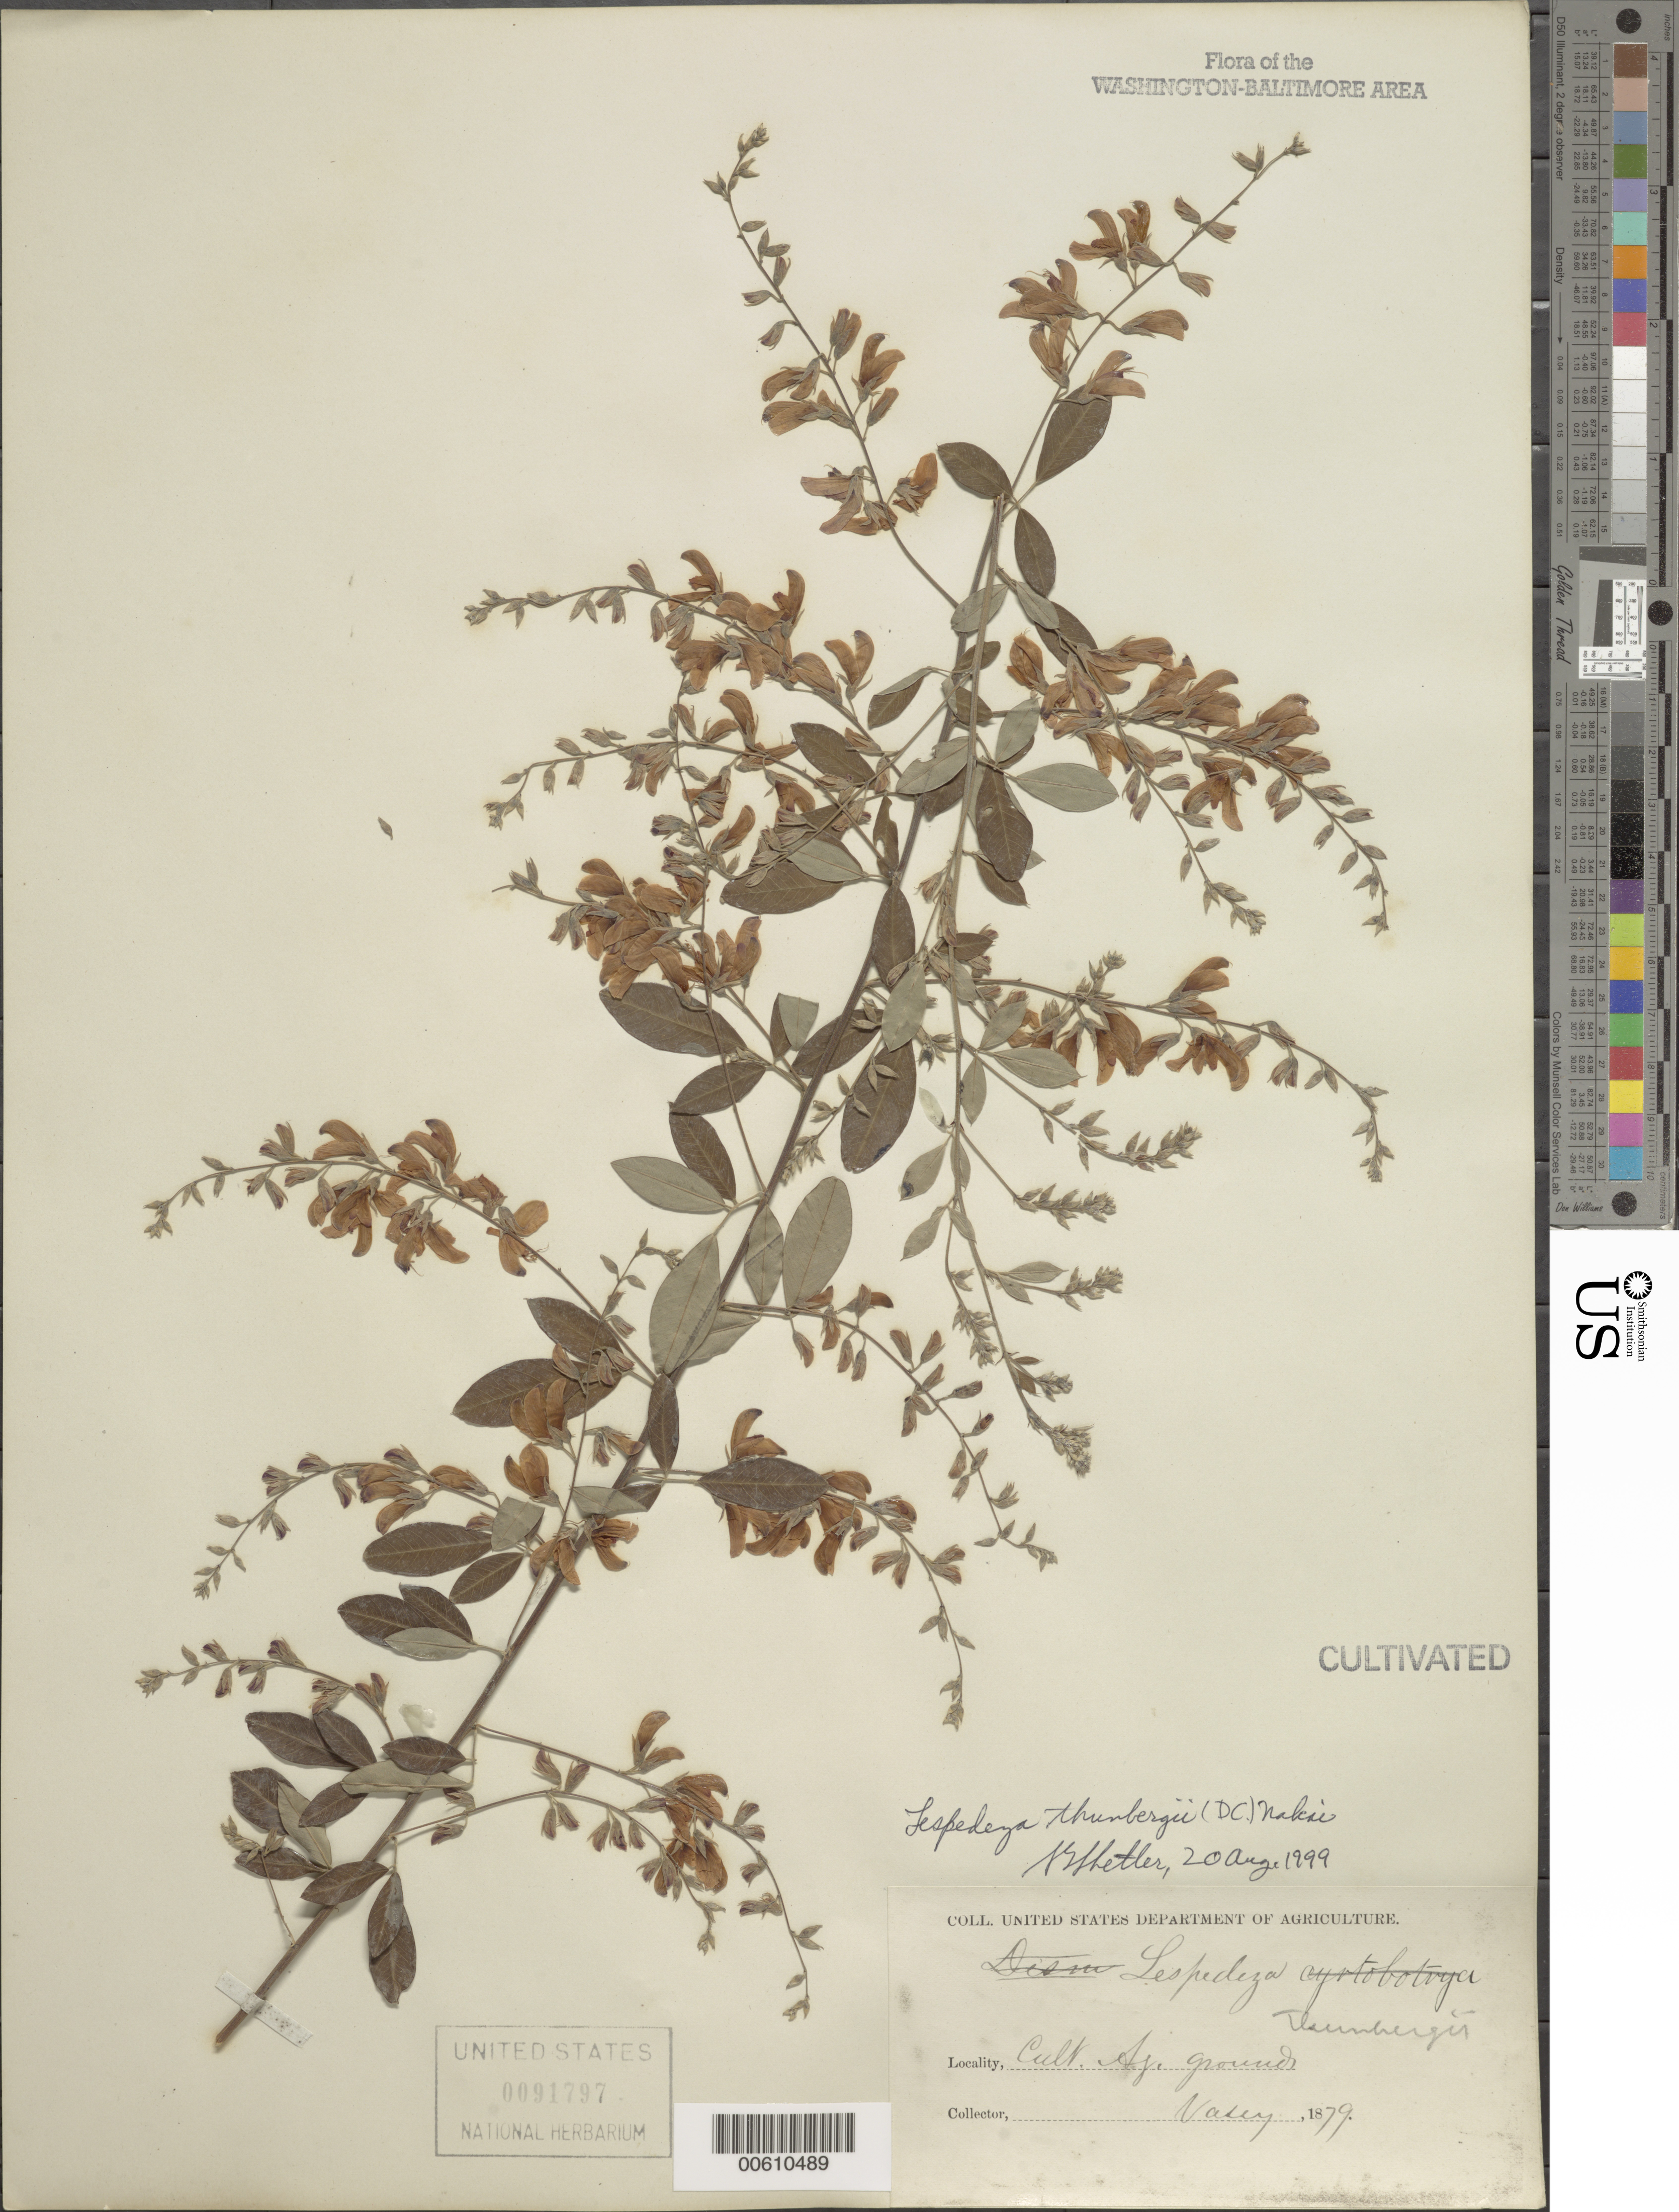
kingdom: Plantae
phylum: Tracheophyta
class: Magnoliopsida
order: Fabales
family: Fabaceae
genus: Lespedeza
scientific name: Lespedeza thunbergii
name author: (DC.) Nakai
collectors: G. Vasey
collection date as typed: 1879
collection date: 1879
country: United States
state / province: District of Columbia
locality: Washington DC area, Agr. grounds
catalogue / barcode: US 91797